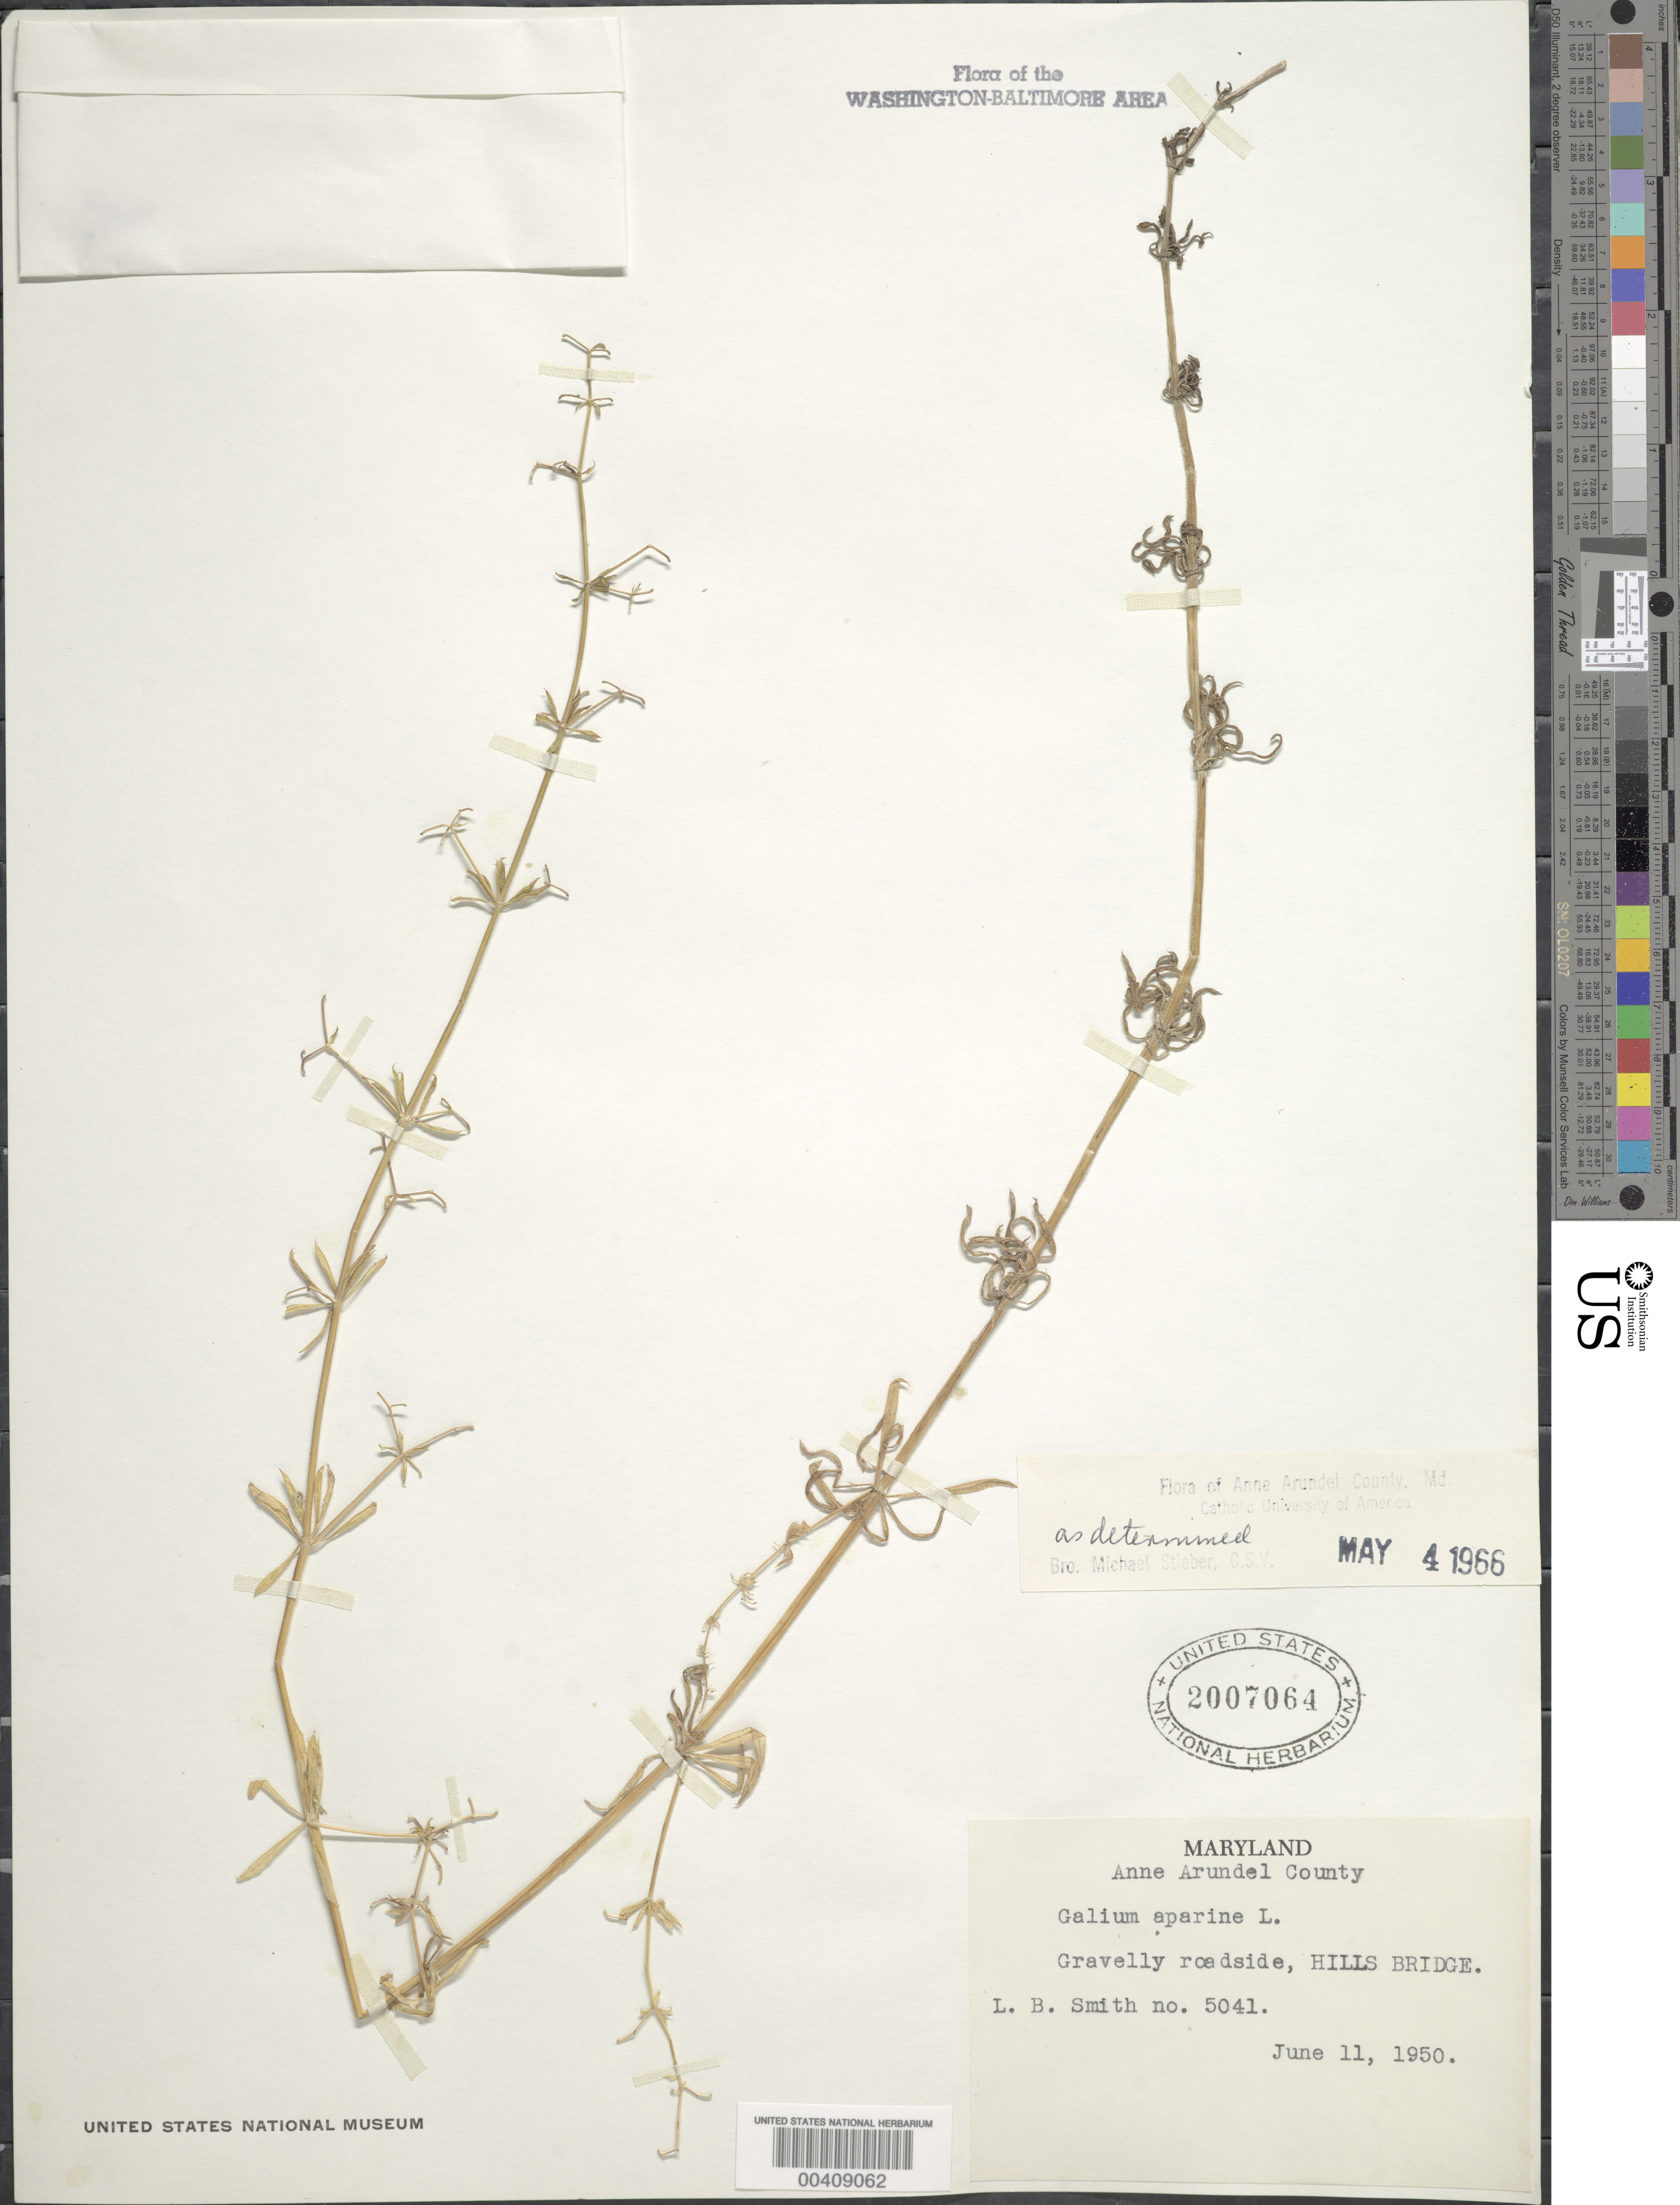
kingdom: Plantae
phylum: Tracheophyta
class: Magnoliopsida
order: Gentianales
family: Rubiaceae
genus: Galium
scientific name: Galium aparine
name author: L.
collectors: L. Smith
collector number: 5041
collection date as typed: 11 Jun 1950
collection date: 1950-06-11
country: United States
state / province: Maryland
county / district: Anne Arundel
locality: Hills Bridge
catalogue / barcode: US 2007064